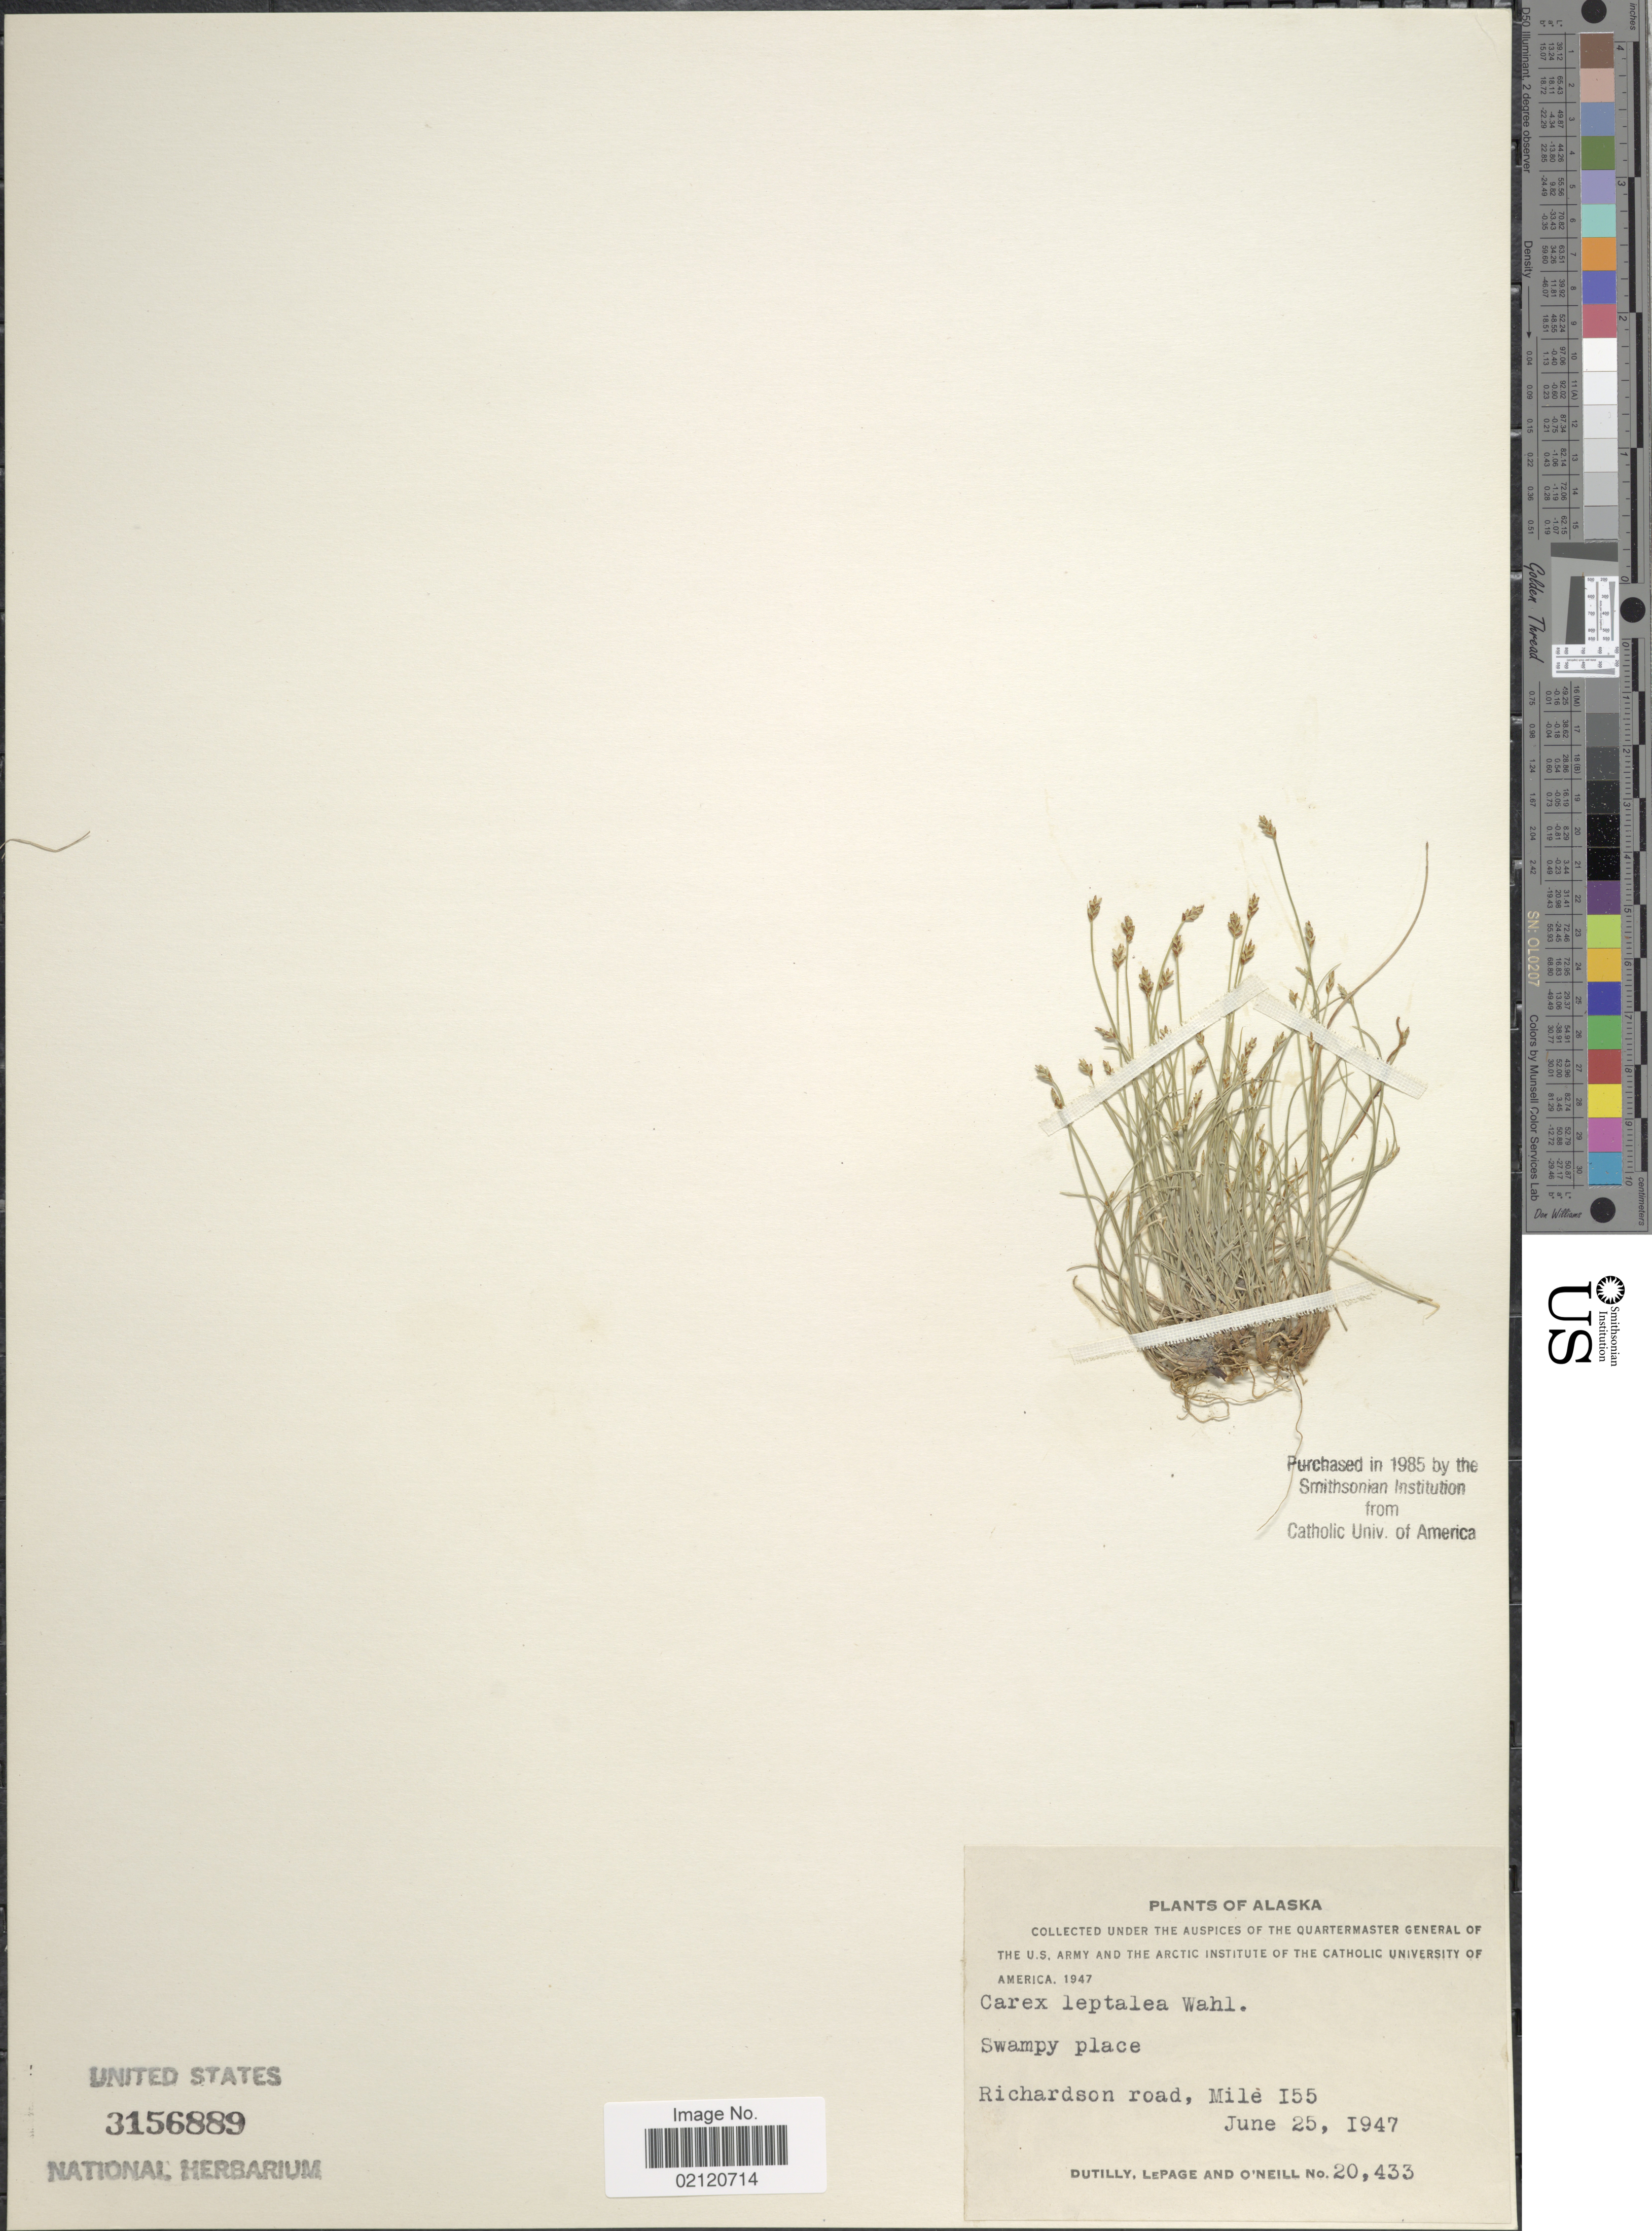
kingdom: Plantae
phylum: Tracheophyta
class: Liliopsida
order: Poales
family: Cyperaceae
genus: Carex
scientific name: Carex leptalea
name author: Wahlenb.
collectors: -. Dutilly, -. LePage & -. O'Neill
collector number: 20433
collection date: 1947-06-25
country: United States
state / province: Alaska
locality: Richardson road, Mile 155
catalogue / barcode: US 3156889